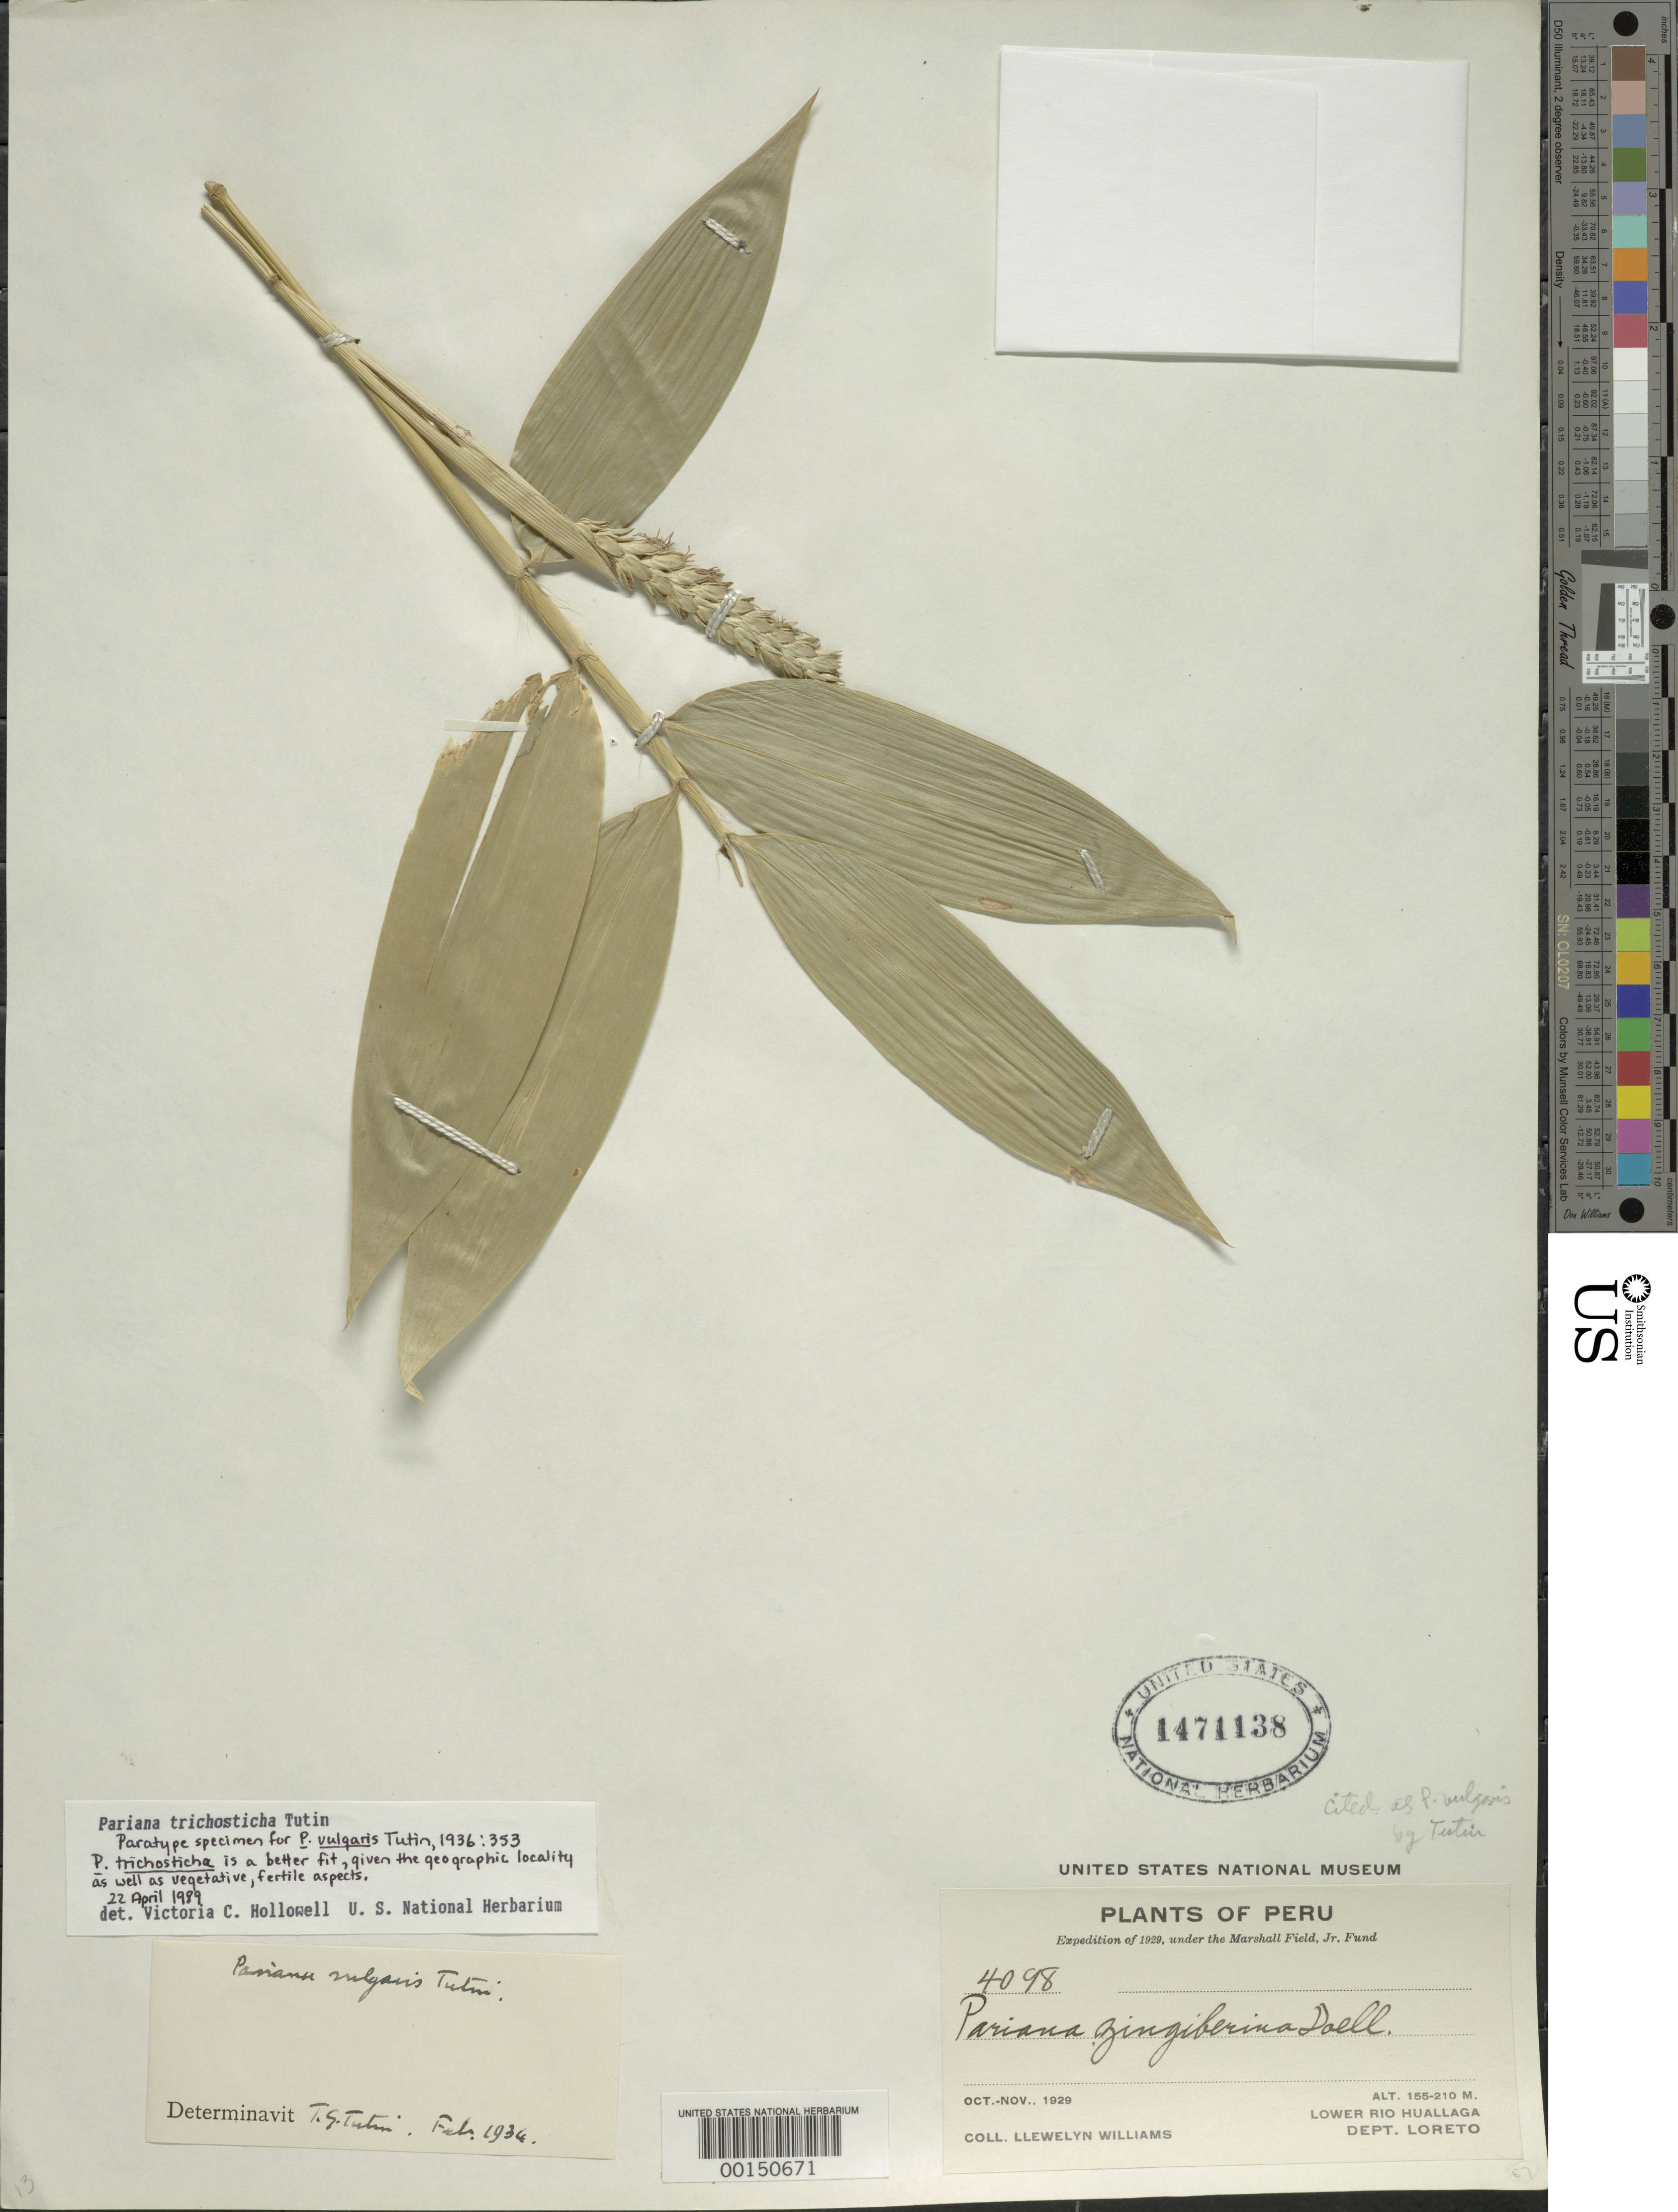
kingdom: Plantae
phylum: Tracheophyta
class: Liliopsida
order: Poales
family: Poaceae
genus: Pariana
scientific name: Pariana vulgaris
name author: Tutin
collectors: Ll. Williams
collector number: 4098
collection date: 1929-10/1929-11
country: Peru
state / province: Loreto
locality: Lower Rio Huallaga,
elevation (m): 155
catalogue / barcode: US 1471138